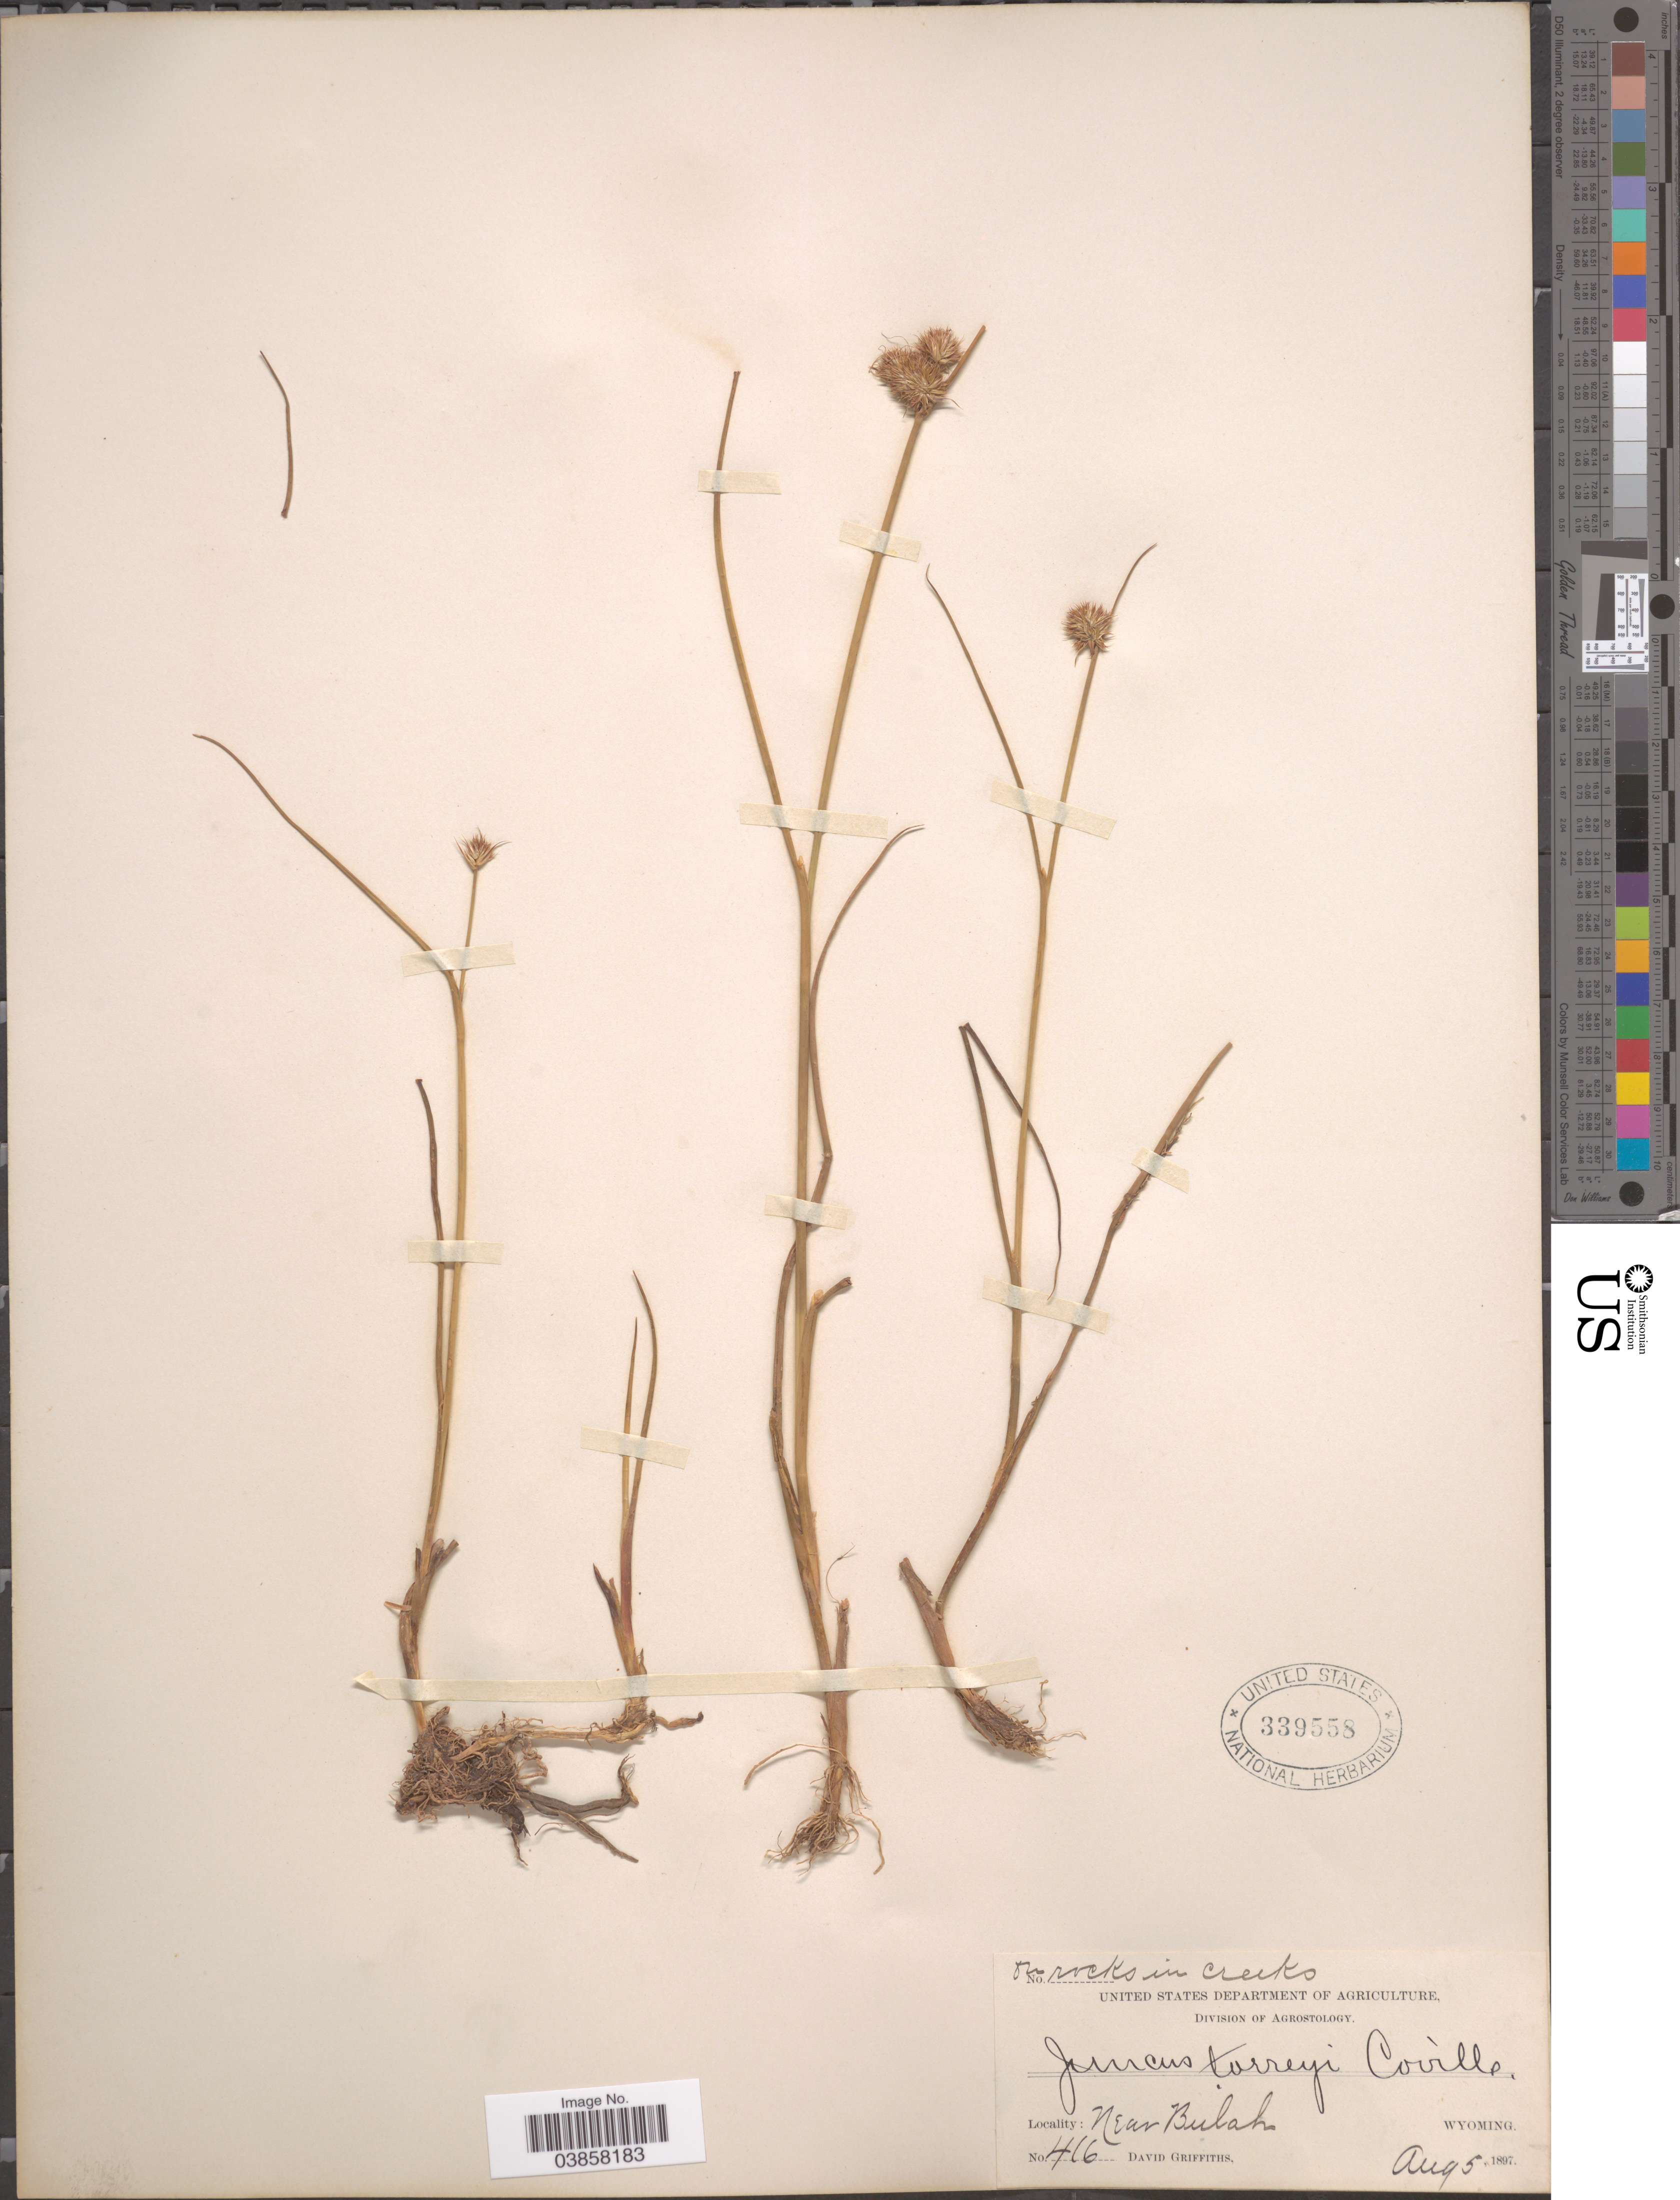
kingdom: Plantae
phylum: Tracheophyta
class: Liliopsida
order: Poales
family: Juncaceae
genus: Juncus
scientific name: Juncus torreyi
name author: Coville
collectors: D. Griffiths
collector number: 416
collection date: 1897-08-05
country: United States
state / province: Wyoming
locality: Near Bulah.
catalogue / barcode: US 339558